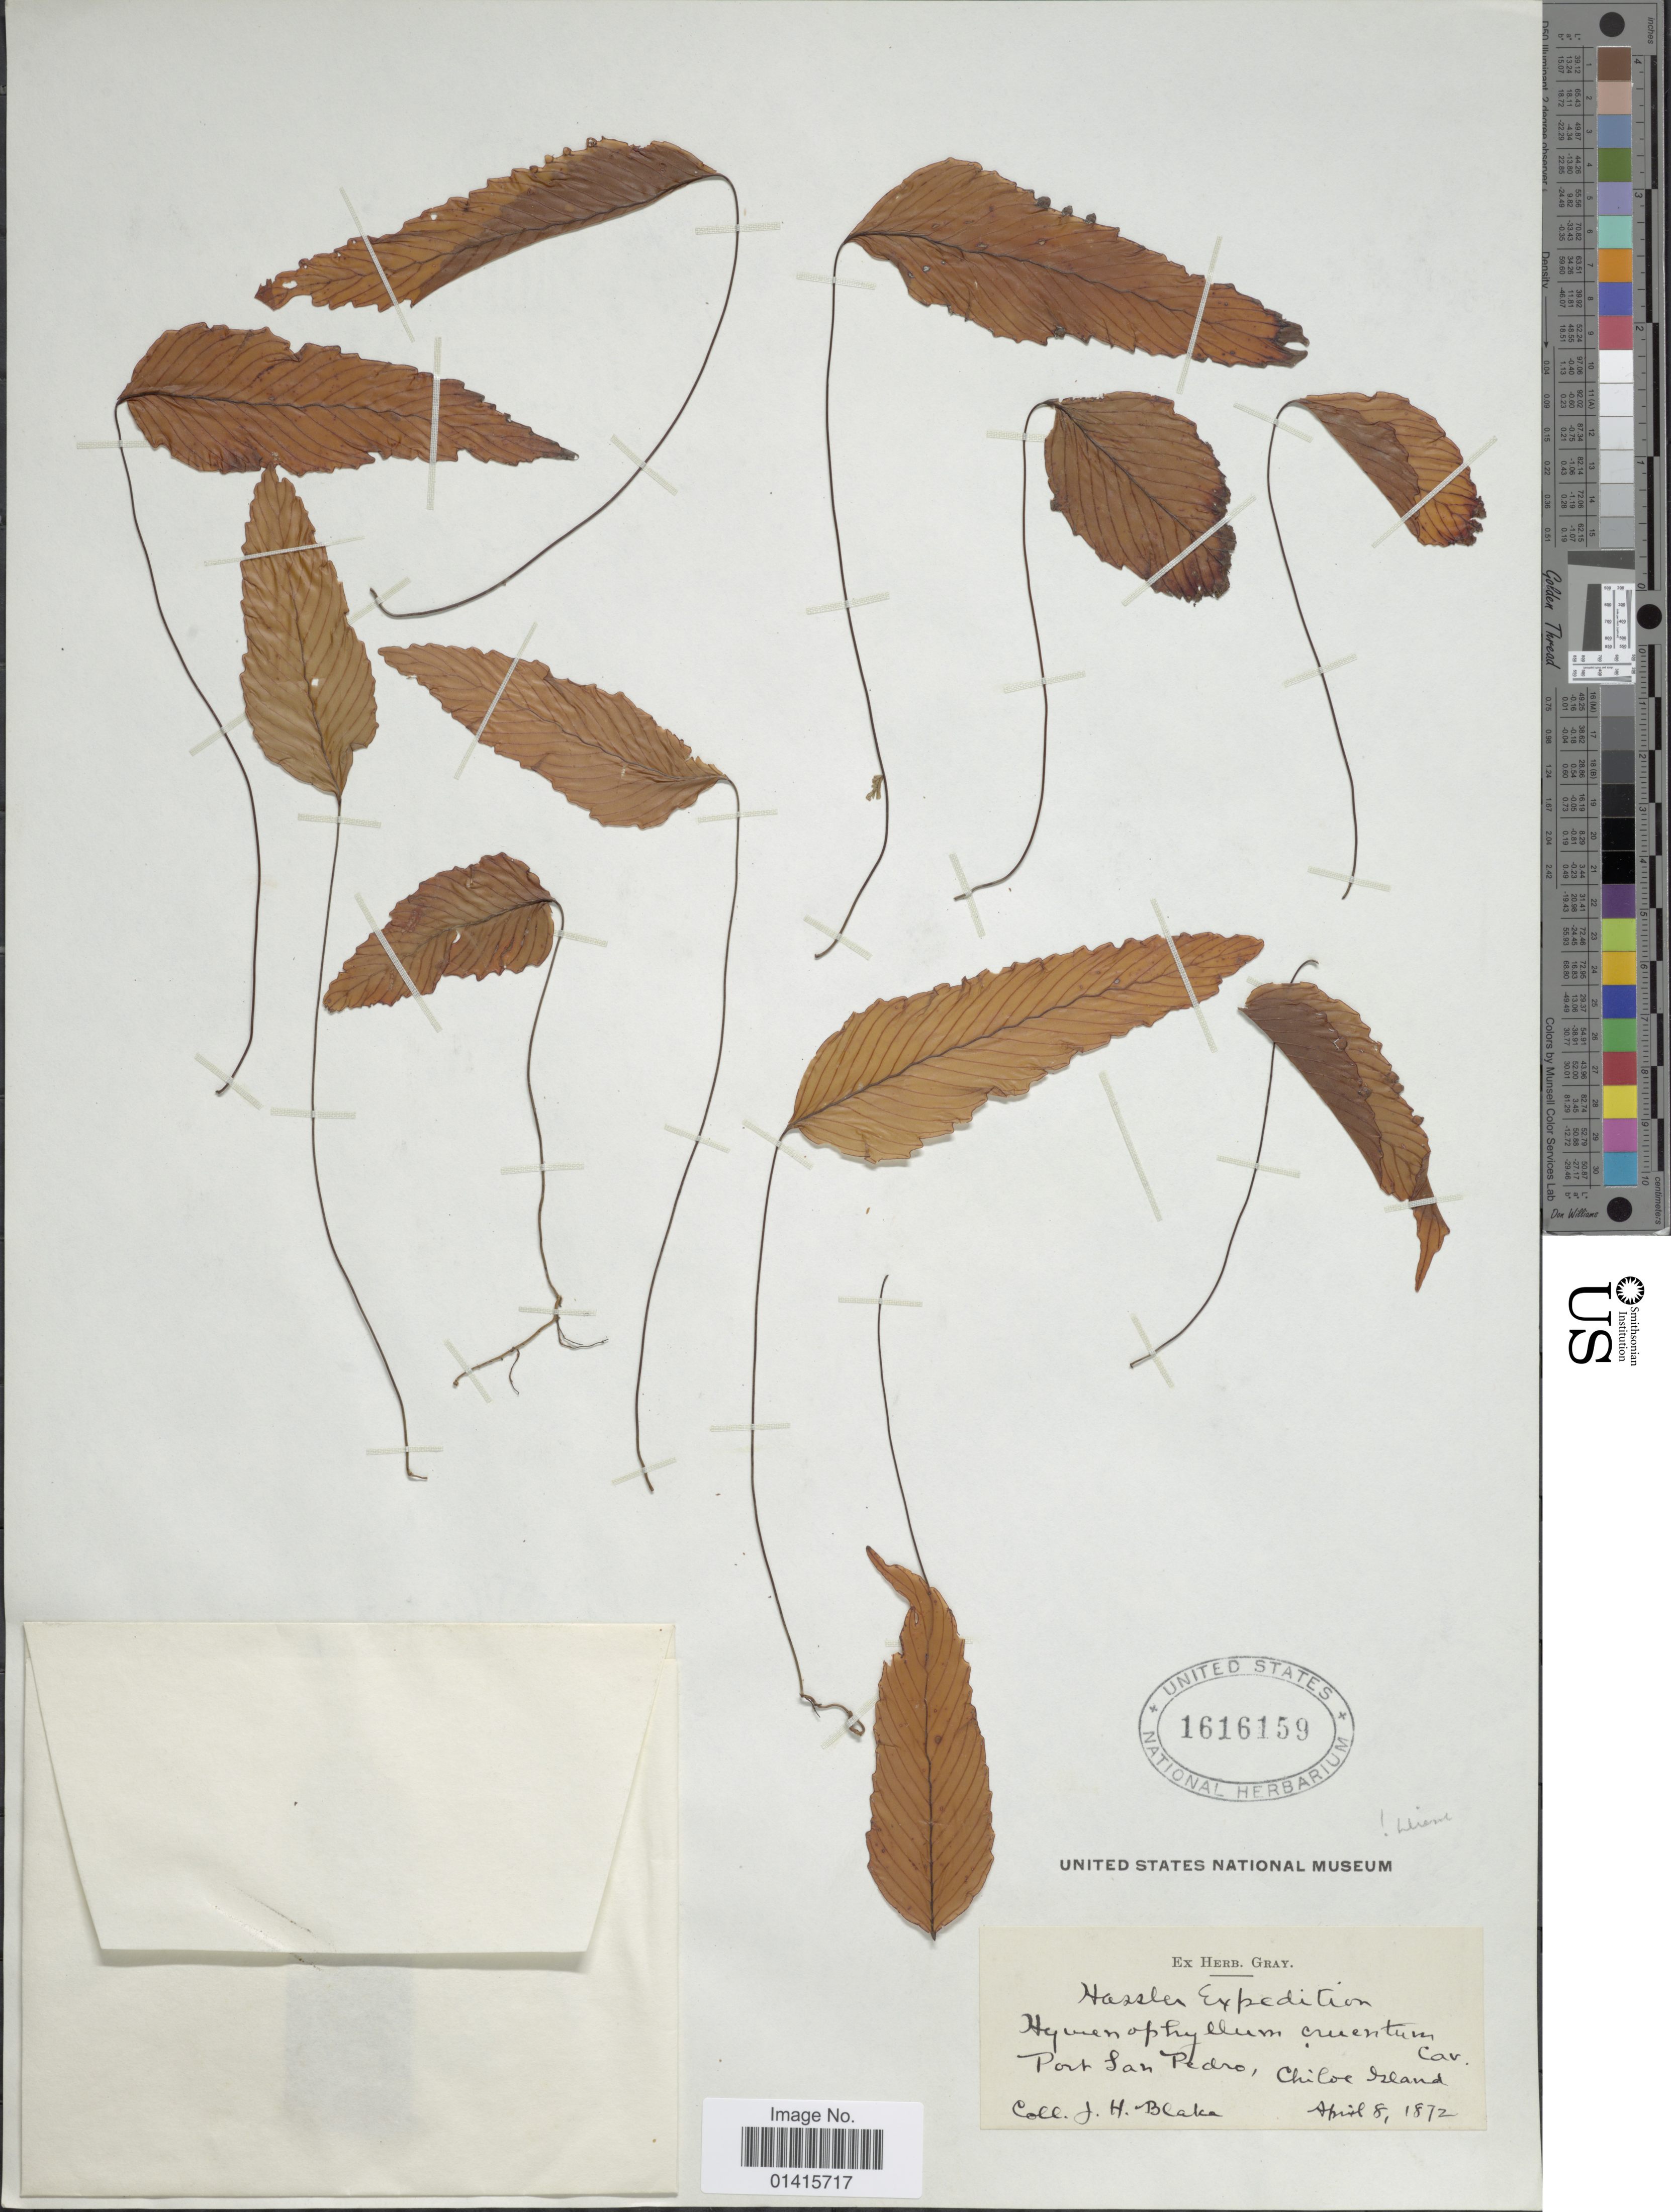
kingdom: Plantae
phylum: Tracheophyta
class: Polypodiopsida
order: Hymenophyllales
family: Hymenophyllaceae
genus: Hymenophyllum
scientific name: Hymenophyllum cruentum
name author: Cav.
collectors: J. Blaka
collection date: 1872-04-08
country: Chile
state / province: Arica y Parinacota (XV)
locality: Port San Pedro, Chiloe Island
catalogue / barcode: US 1616159